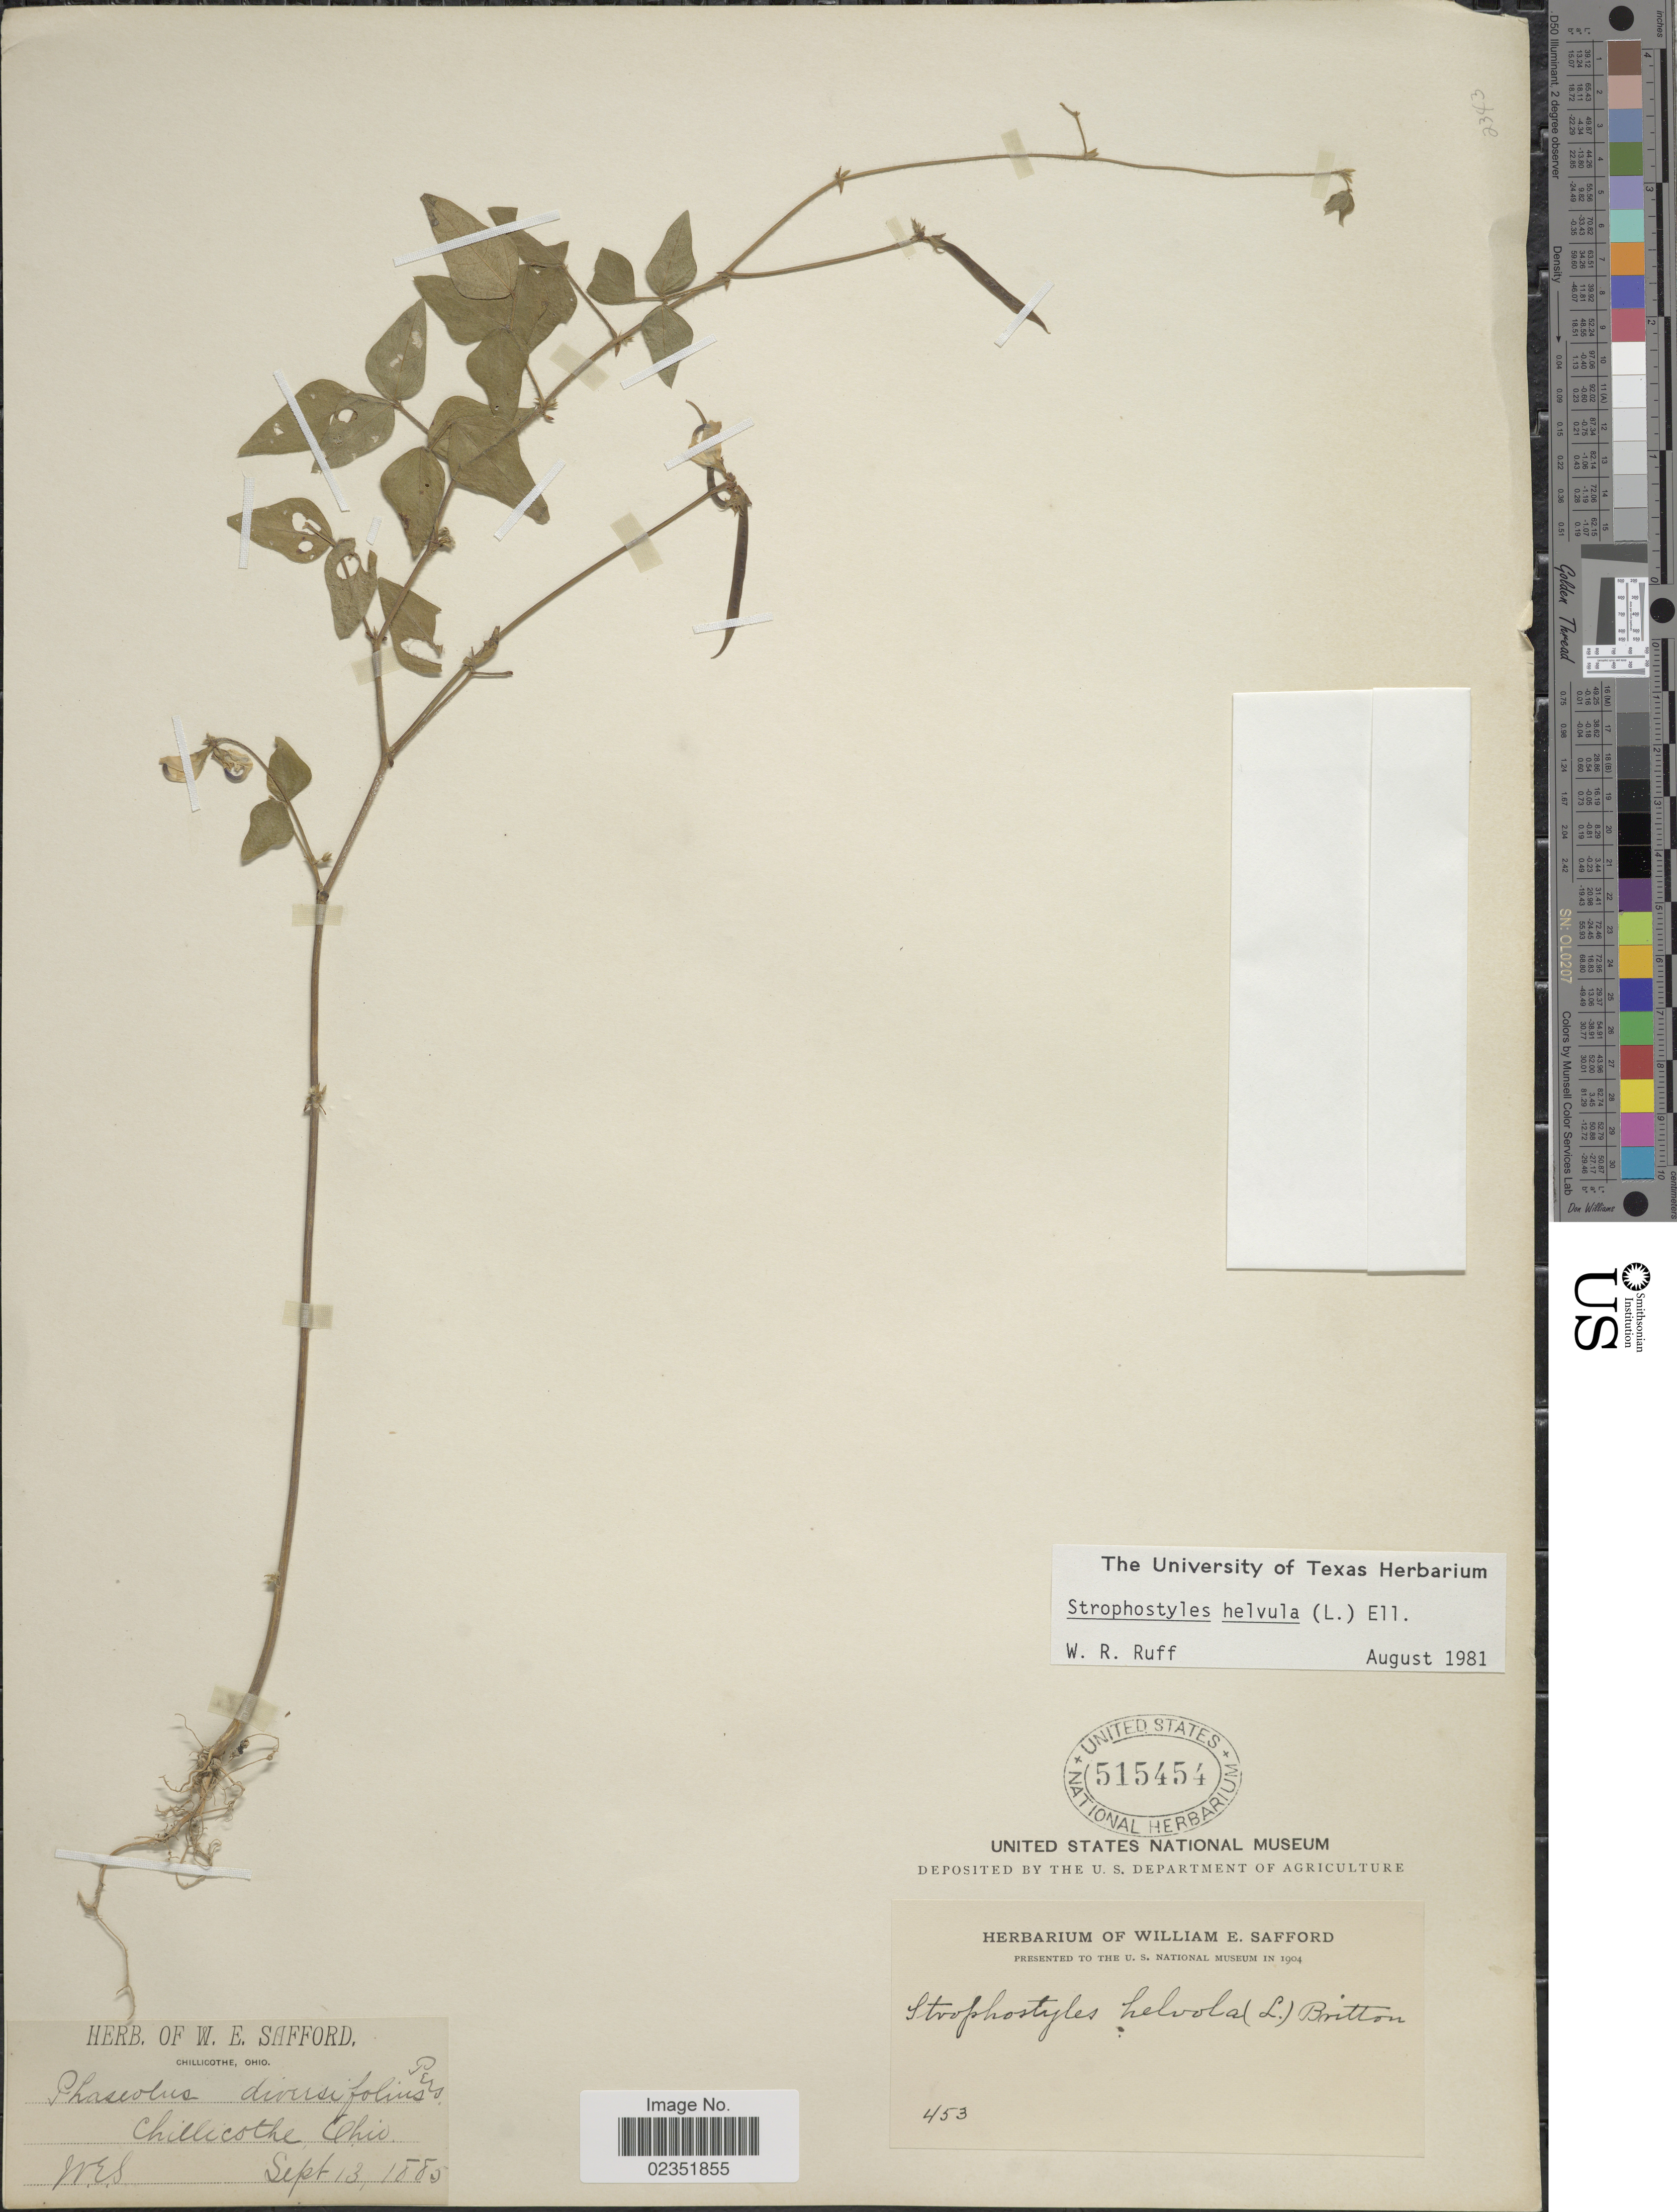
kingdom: Plantae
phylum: Tracheophyta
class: Magnoliopsida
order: Fabales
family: Fabaceae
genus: Strophostyles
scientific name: Strophostyles helvola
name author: (L.) Elliott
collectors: W. E. Safford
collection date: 1885-09-13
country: United States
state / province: Ohio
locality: Chillicothe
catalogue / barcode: US 515454